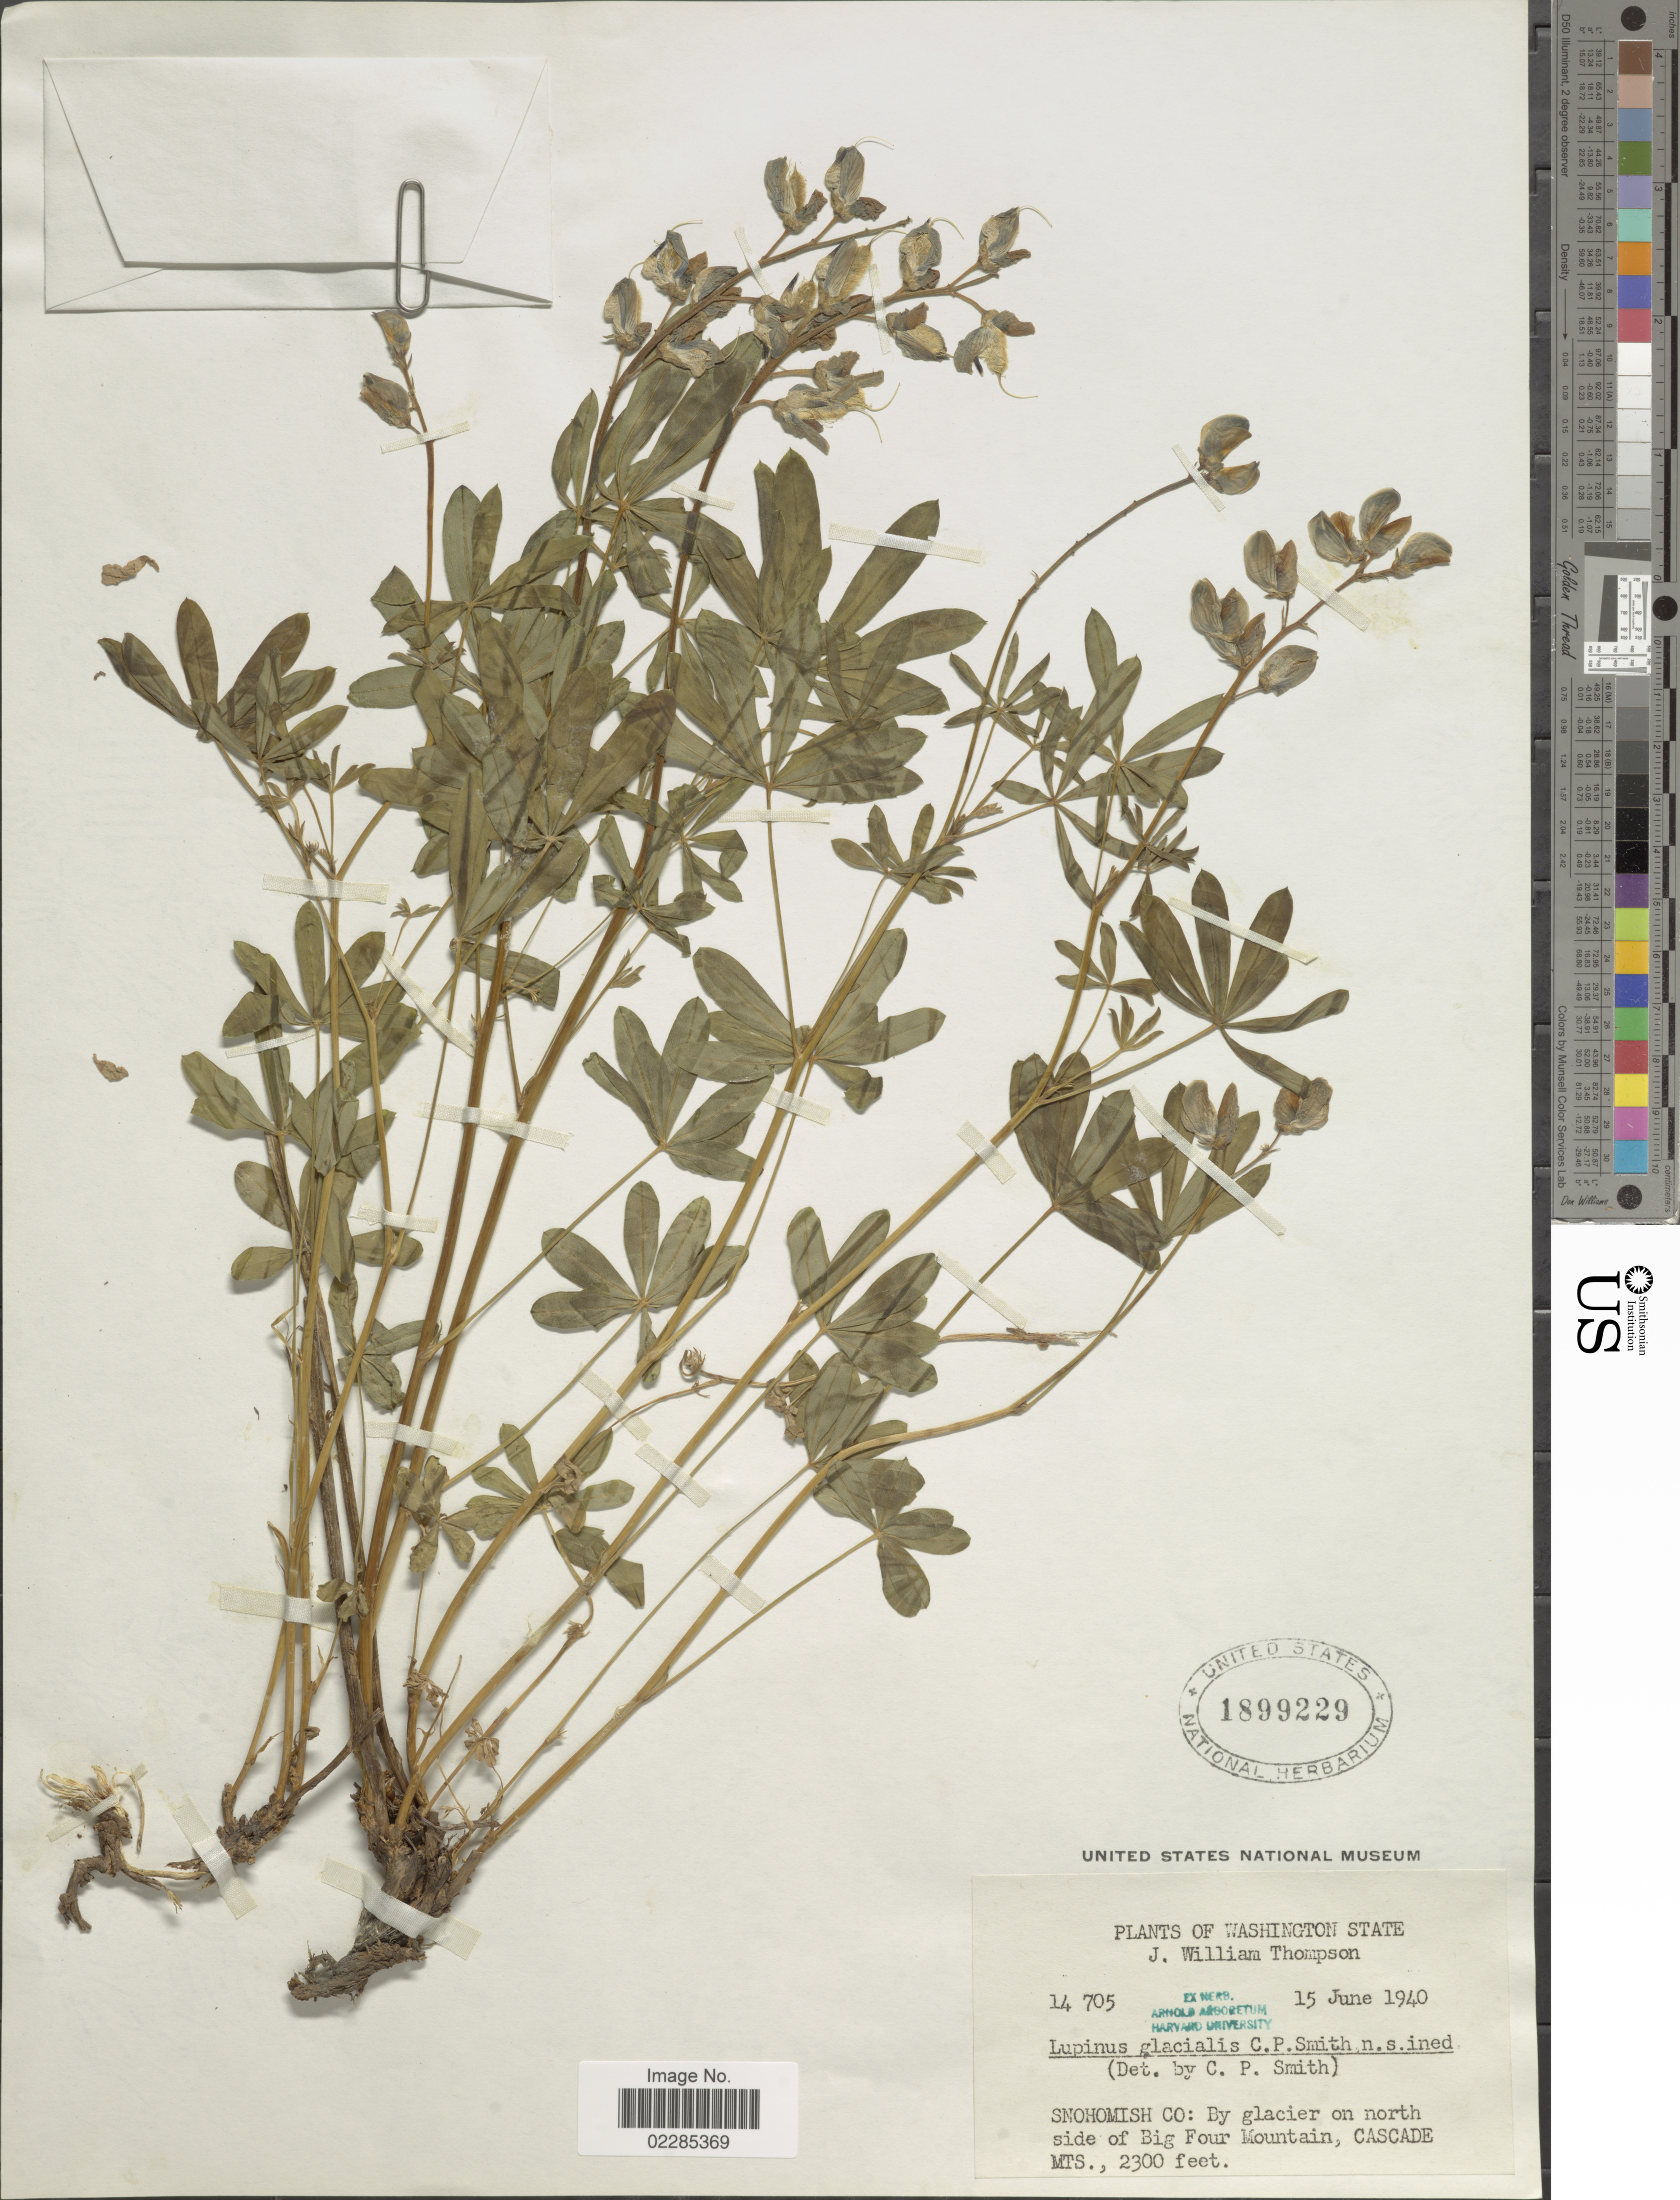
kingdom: Plantae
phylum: Tracheophyta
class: Magnoliopsida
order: Fabales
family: Fabaceae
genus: Lupinus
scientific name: Lupinus glacialis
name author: C.P. Sm.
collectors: J. W. Thompson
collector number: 14705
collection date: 1940-06-15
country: United States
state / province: Washington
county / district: Snohomish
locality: Snohomish Co: by glacier on north side of Big Four Mountains, Cascade Mts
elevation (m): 701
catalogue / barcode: US 1899229